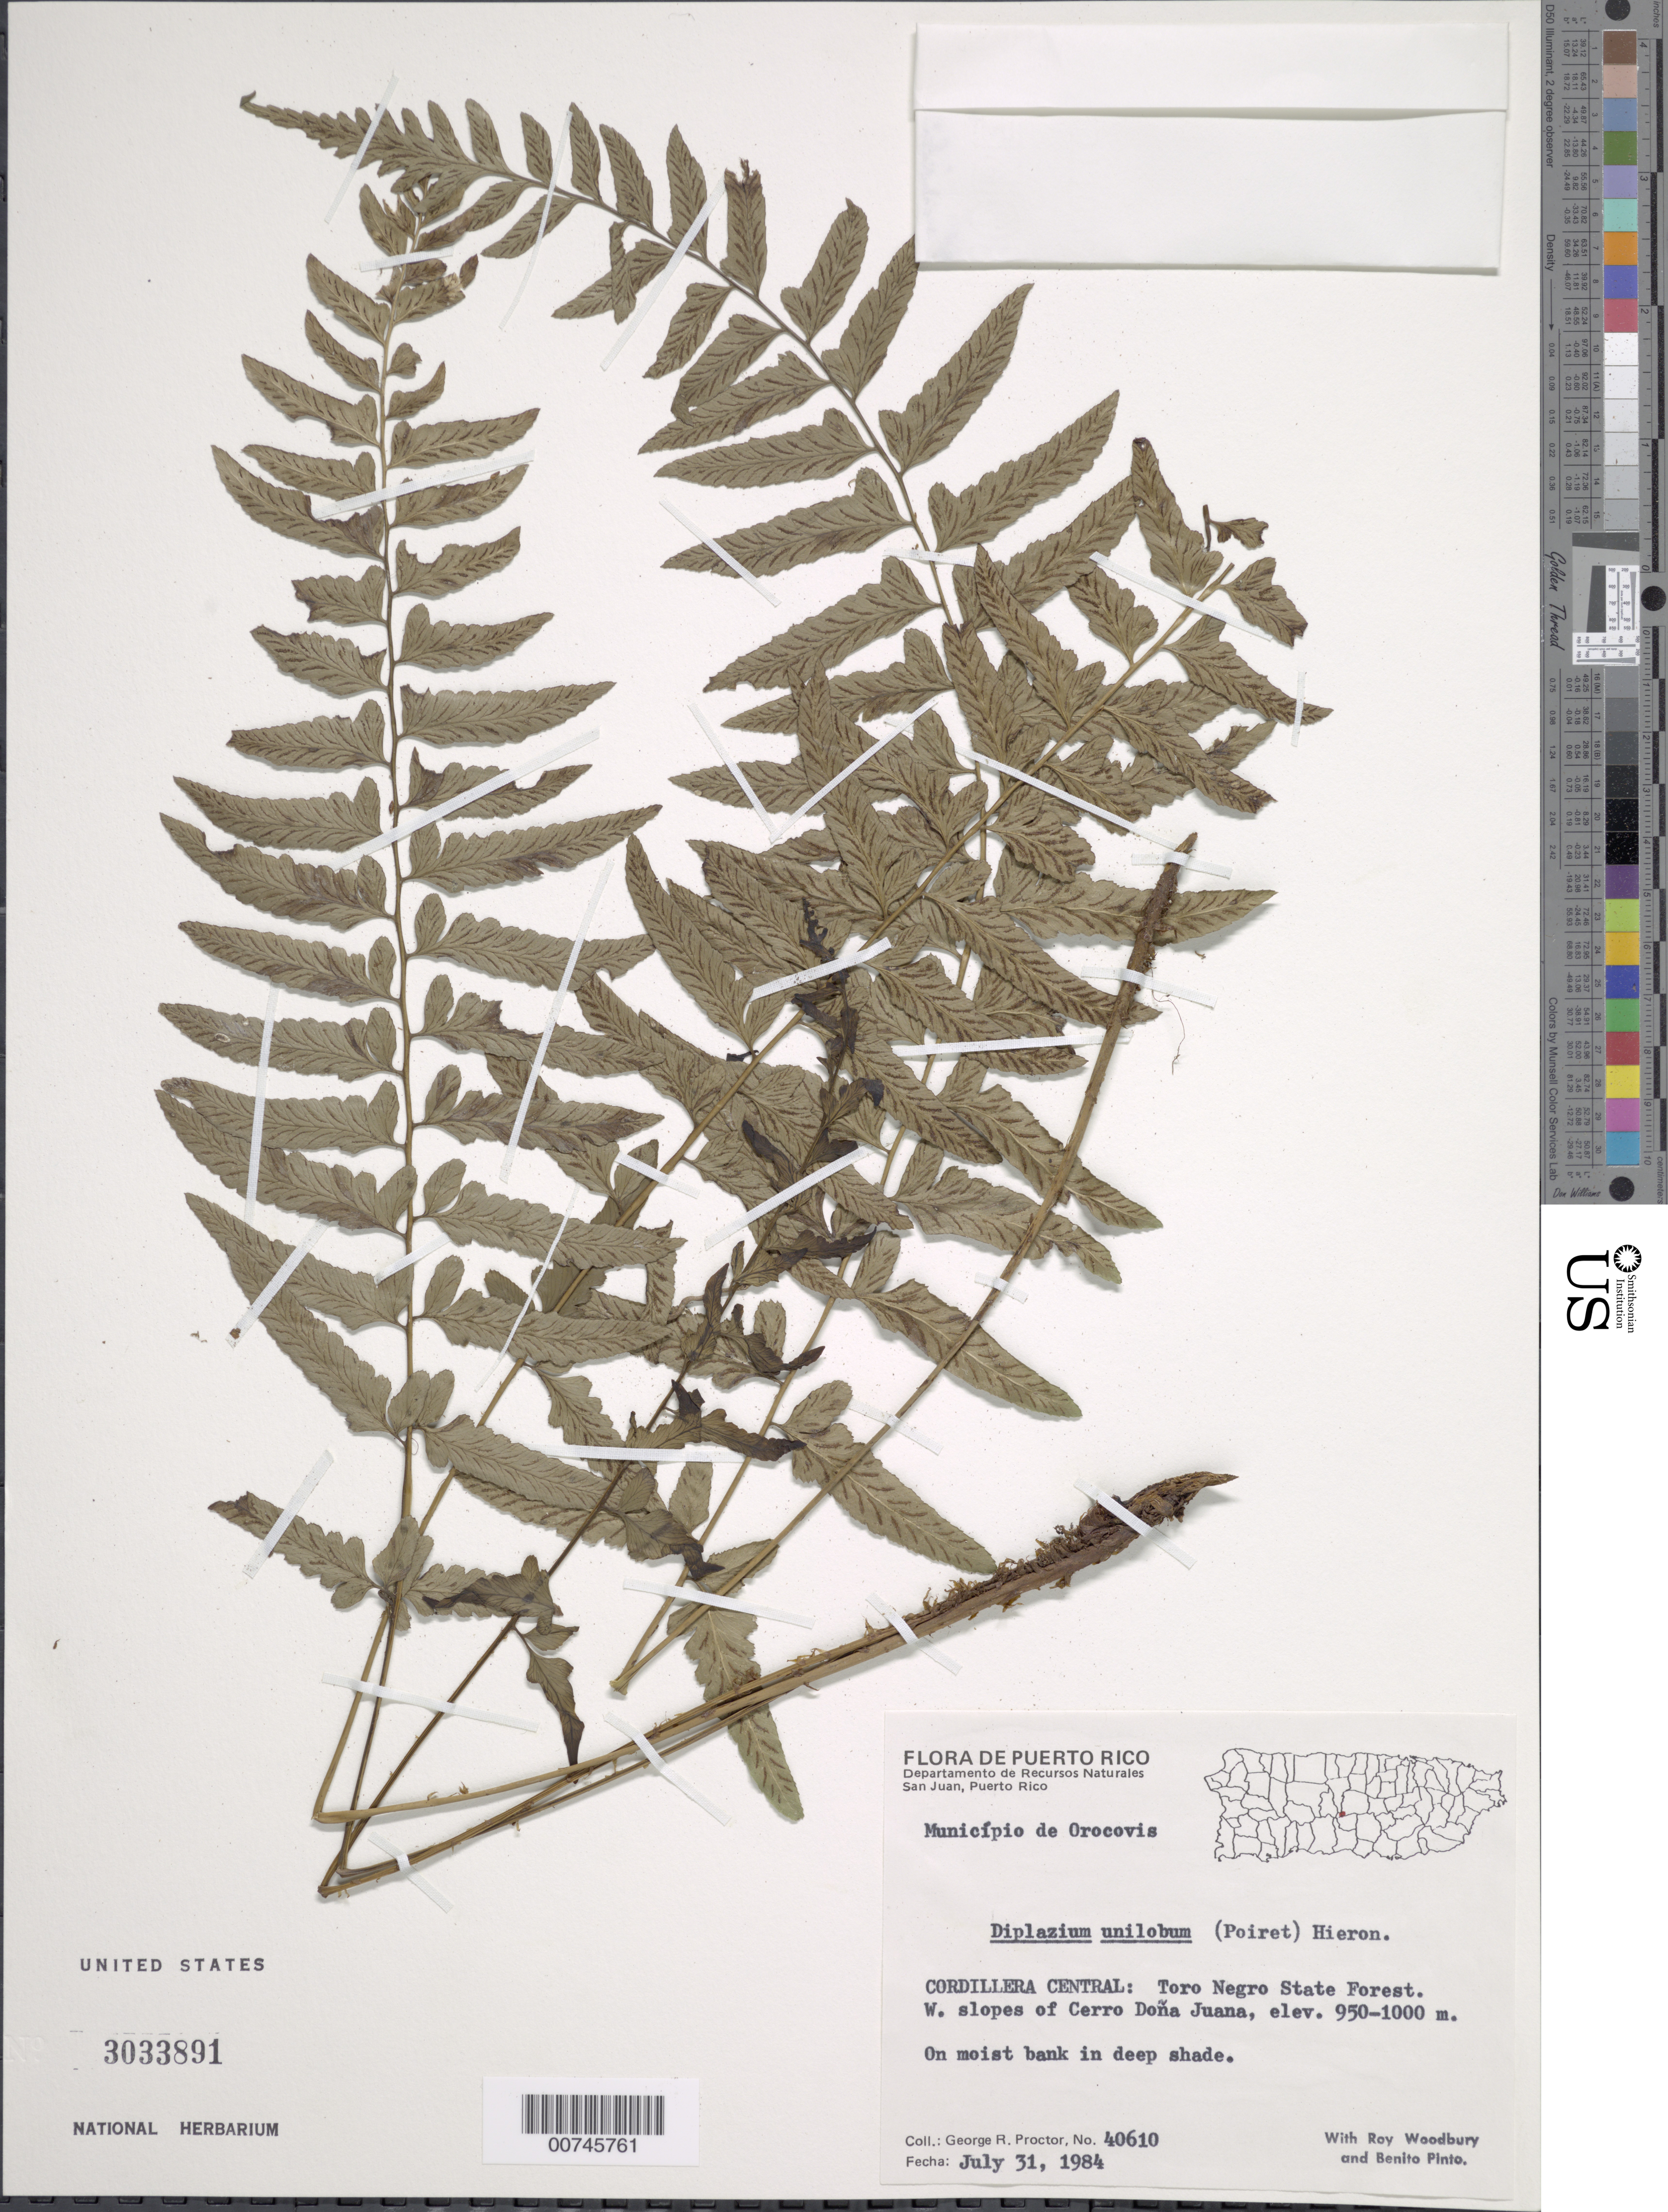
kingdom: Plantae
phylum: Tracheophyta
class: Polypodiopsida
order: Polypodiales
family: Athyriaceae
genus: Diplazium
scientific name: Diplazium cristatum x D. unilobum (Poir.) Hieron.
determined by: Sánchez, C.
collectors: G. R. Proctor, R. O. Woodbury & B. Pinto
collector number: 40610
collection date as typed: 31 Jul 1984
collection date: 1984-07-31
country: Puerto Rico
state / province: Orocovis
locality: Cordillera Central: Toro Negro State Forest. W slopes of Cerro Doña Juana, Municipio de Orocovis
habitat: On moist bank in deep shade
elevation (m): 950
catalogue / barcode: US 3033891